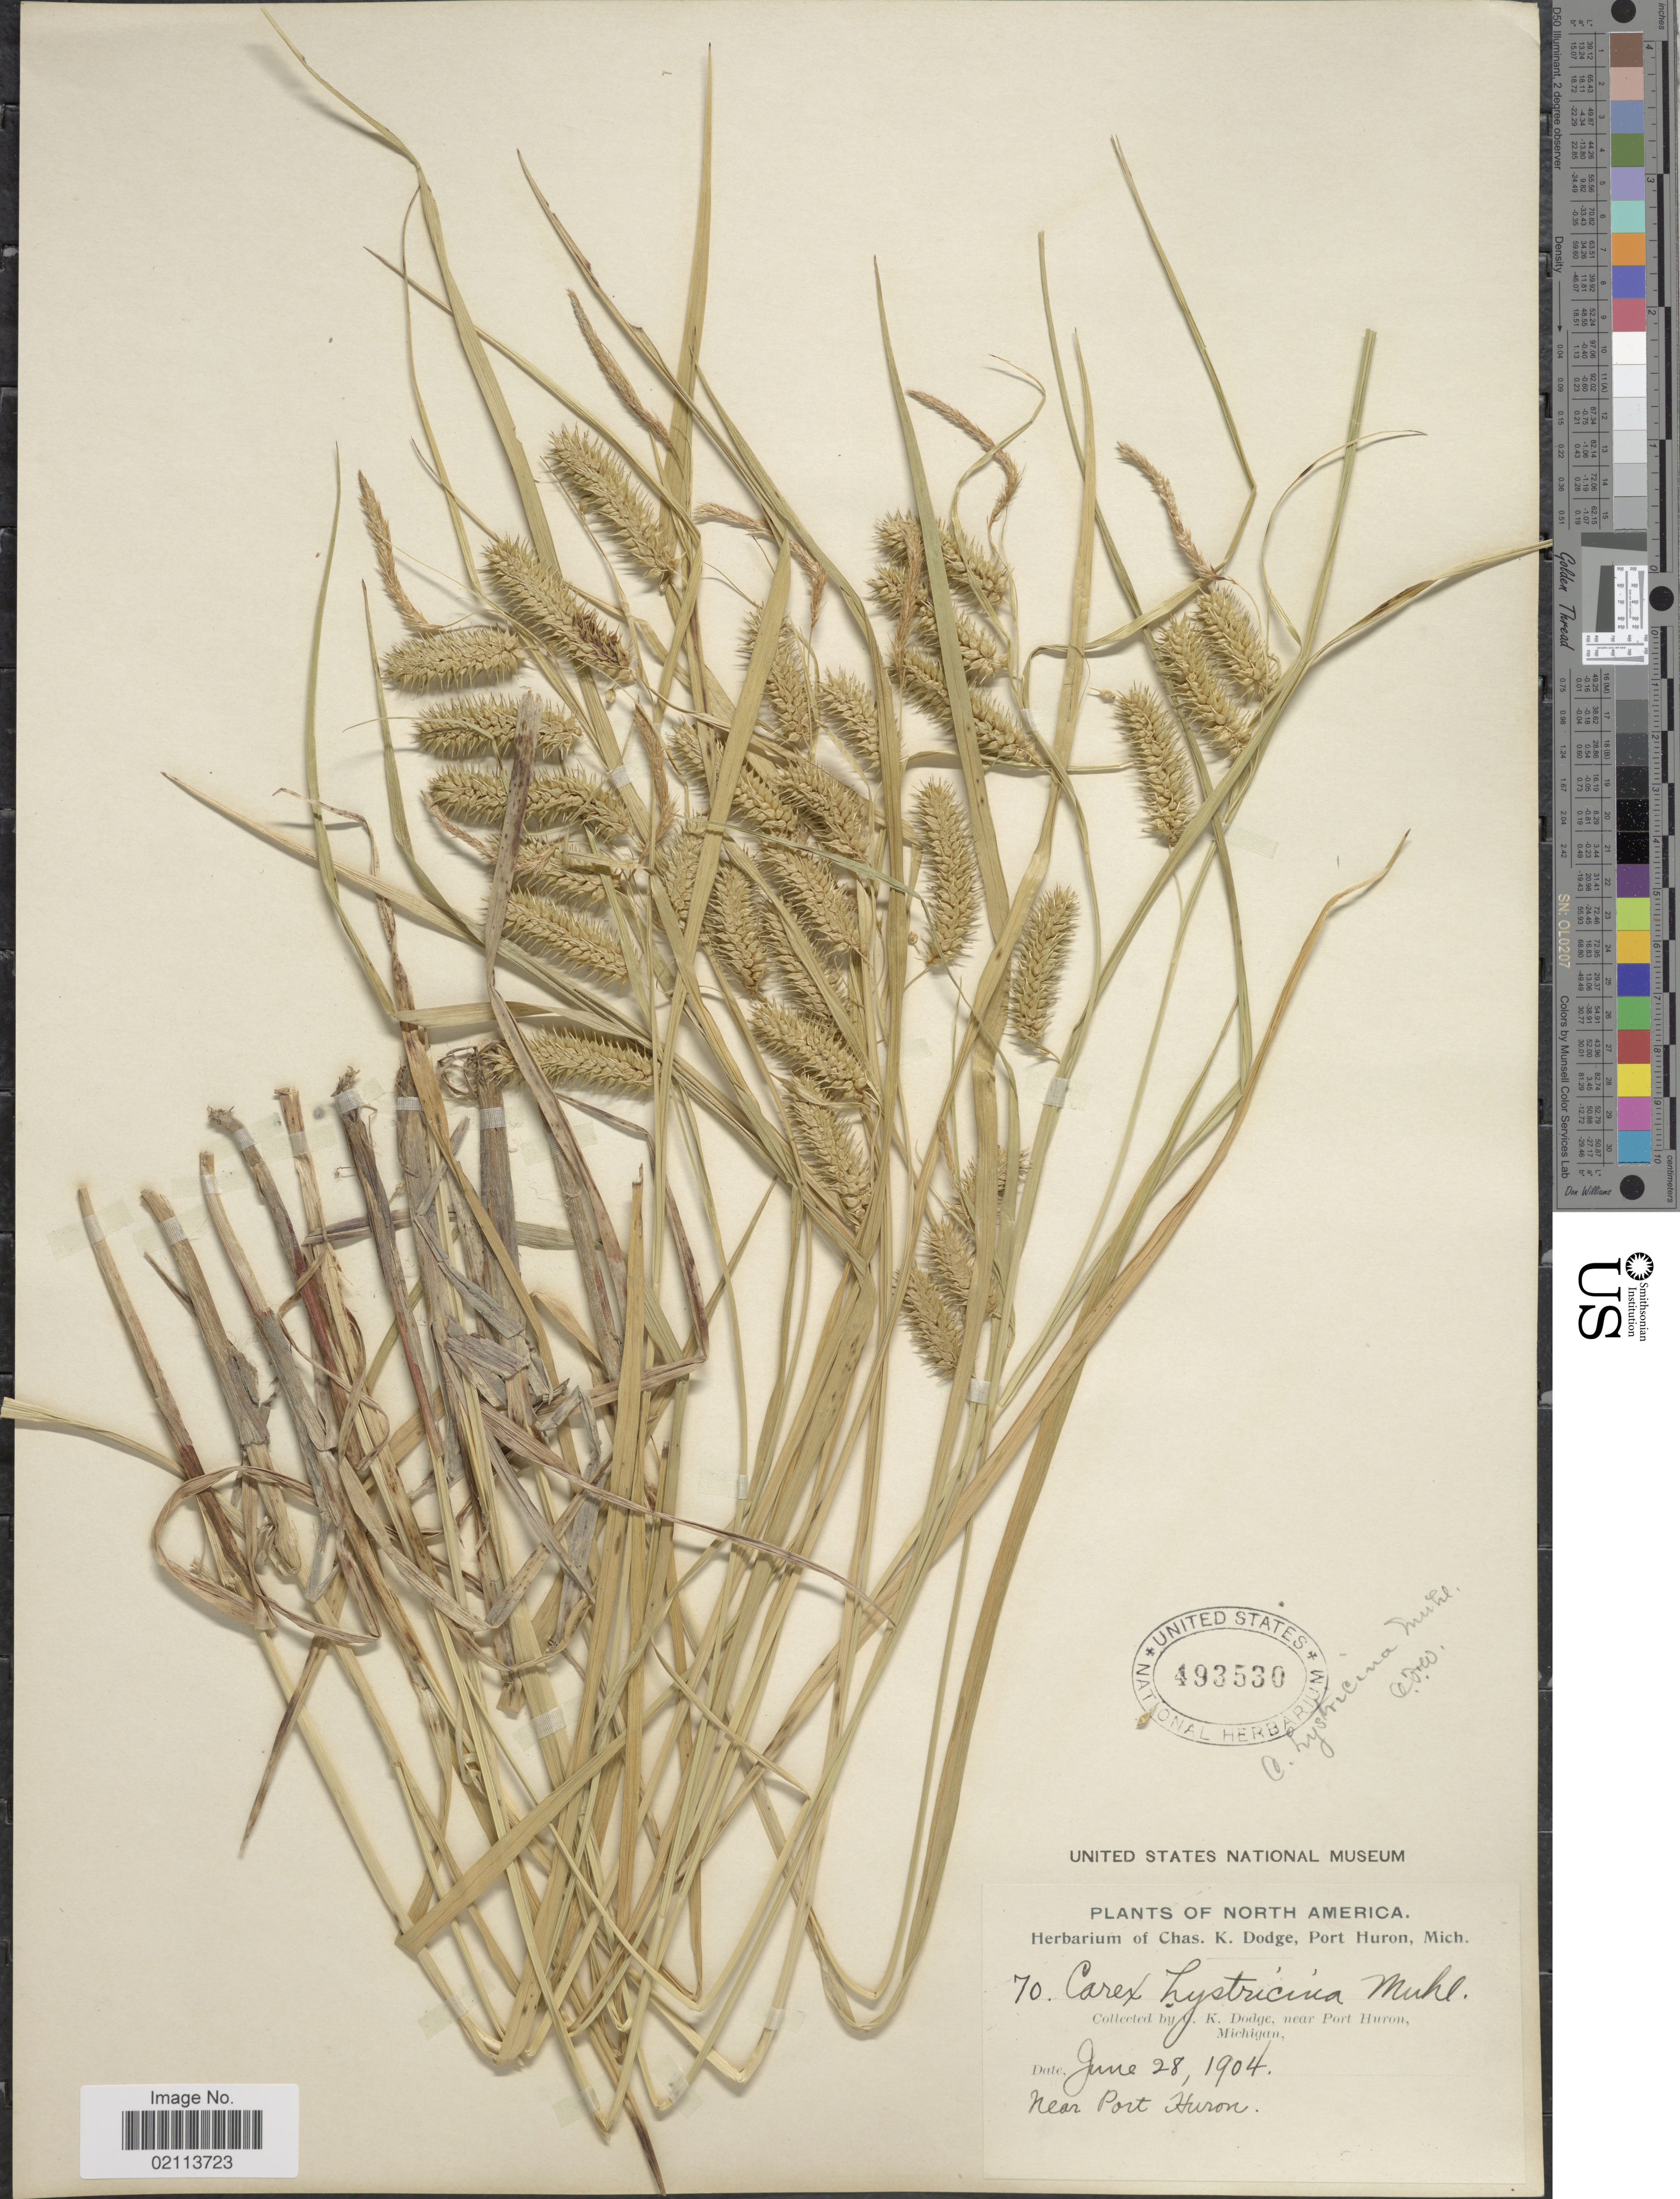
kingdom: Plantae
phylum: Tracheophyta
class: Liliopsida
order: Poales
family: Cyperaceae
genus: Carex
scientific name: Carex hystericina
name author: Muhl. ex Willd.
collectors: C. K. Dodge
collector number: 70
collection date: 1904-06-28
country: United States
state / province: Michigan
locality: Near Port Huron, Michigan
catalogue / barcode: US 493530